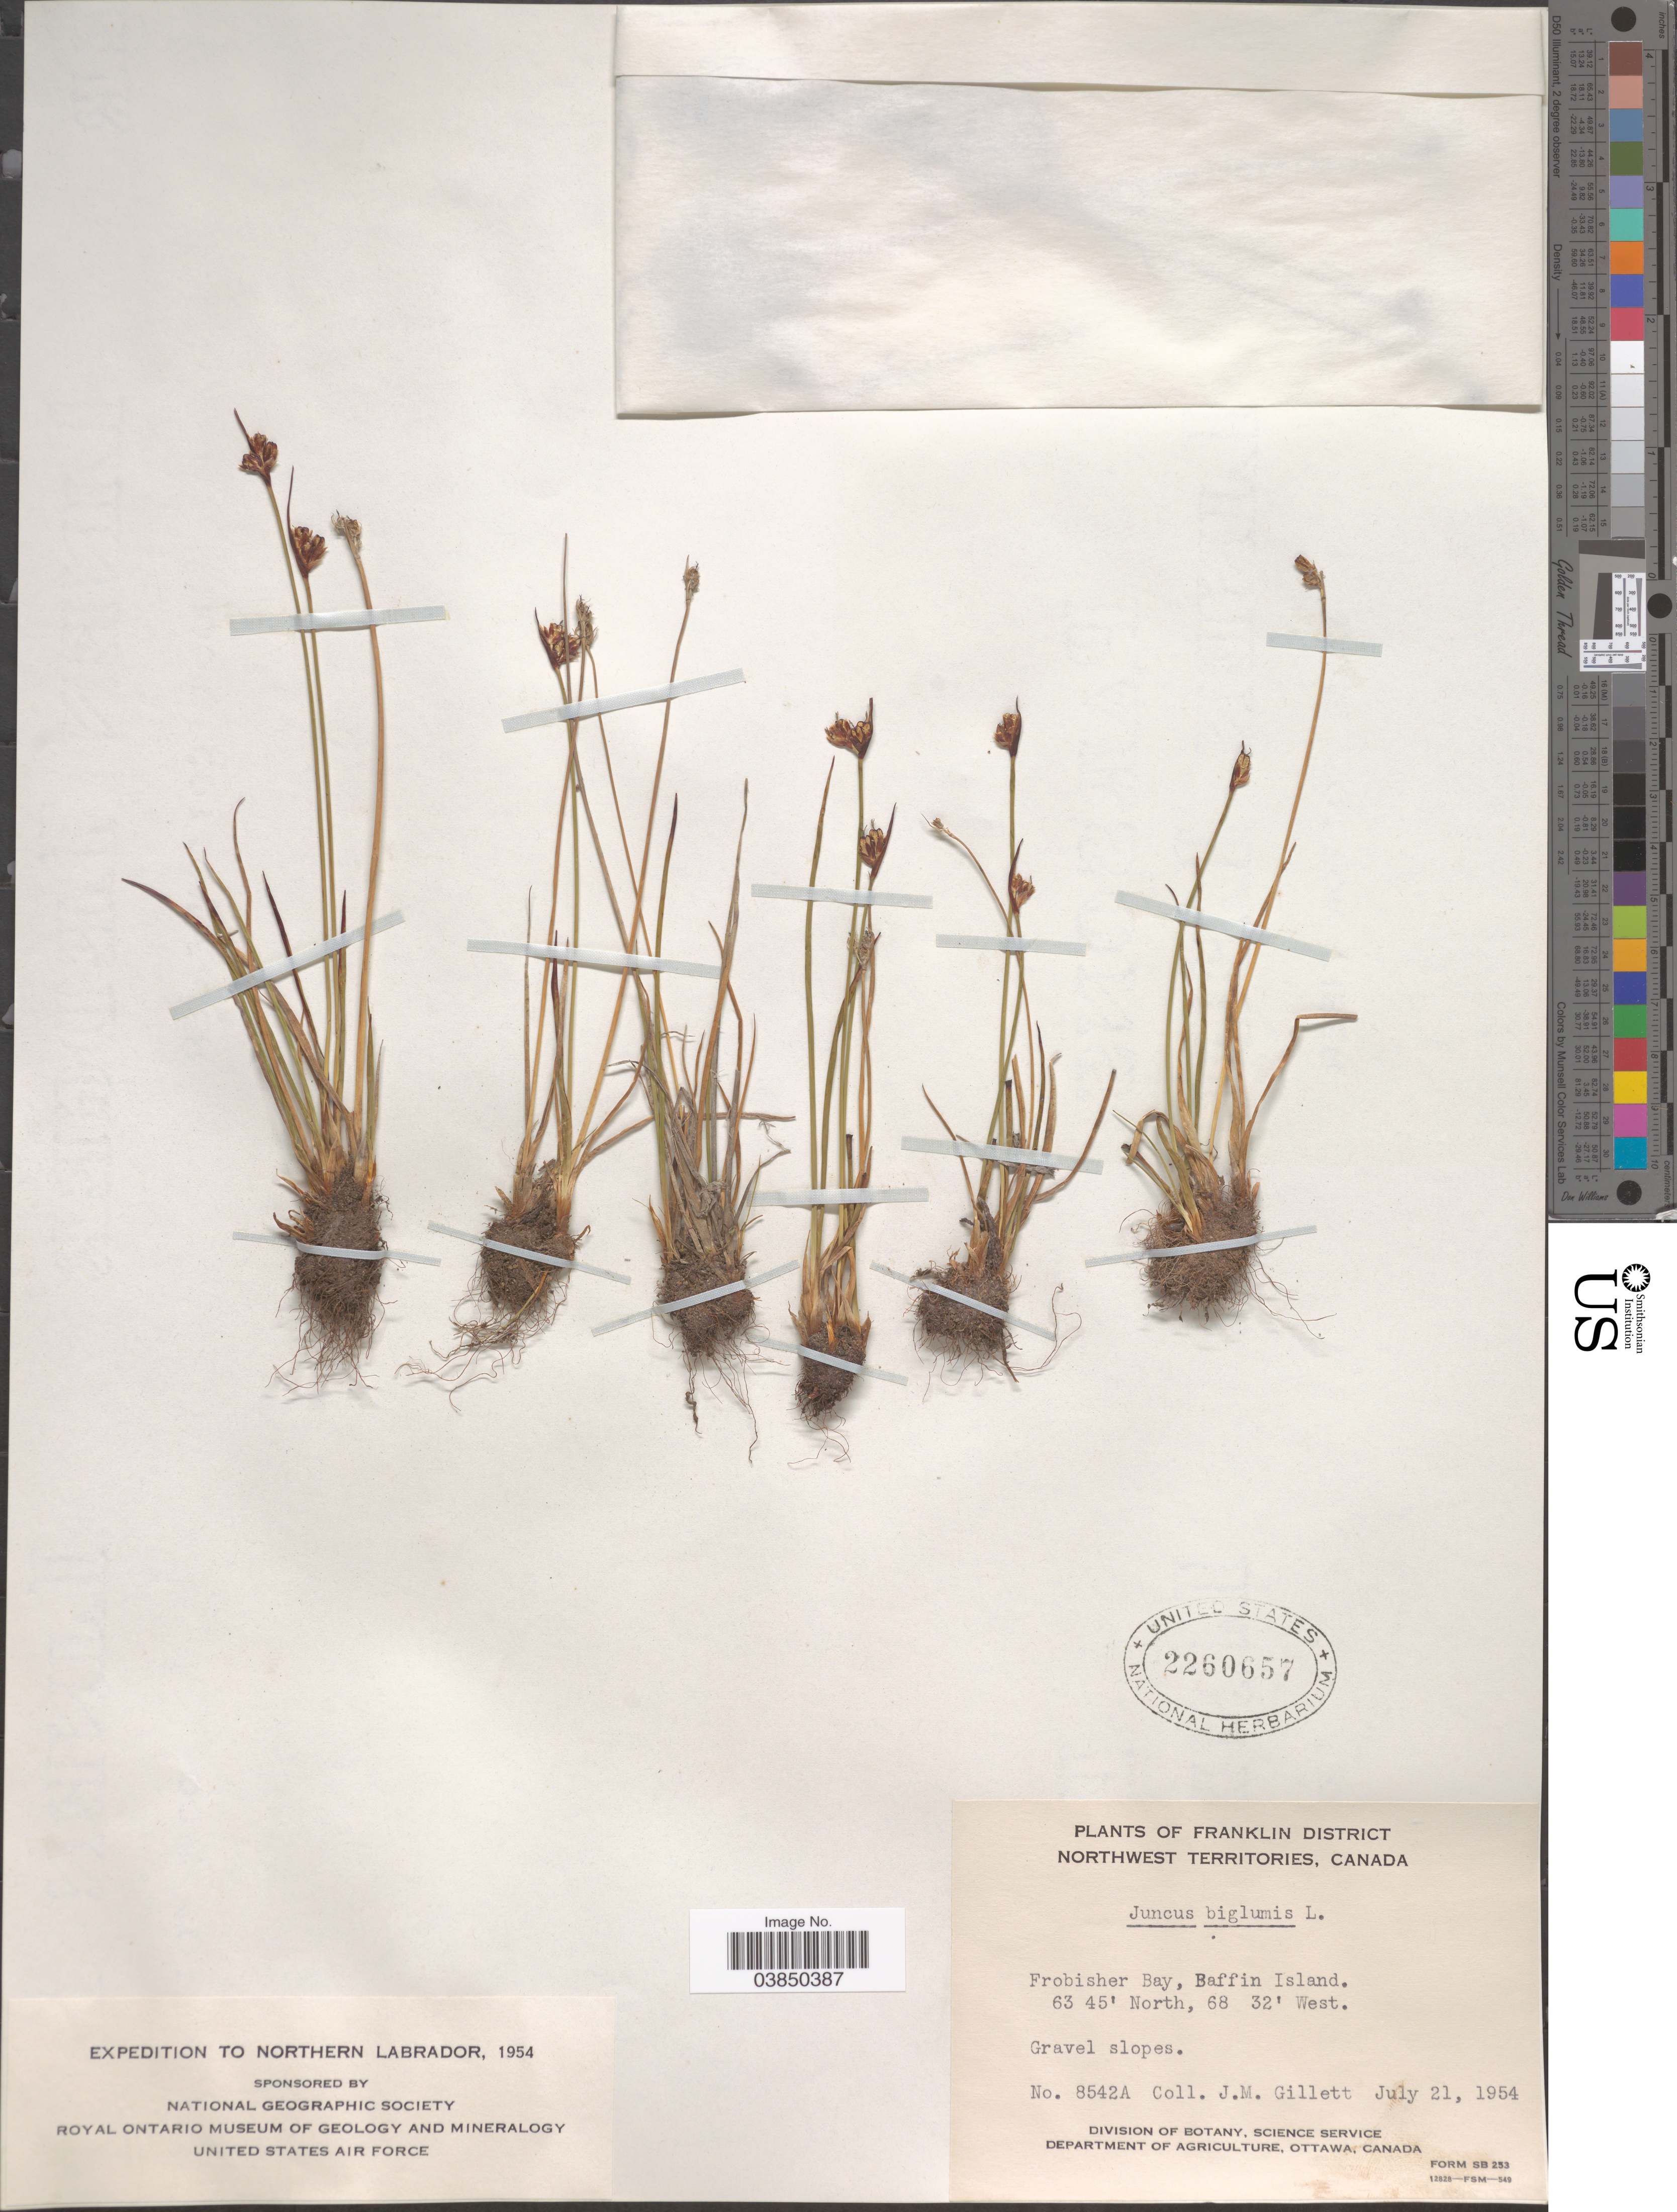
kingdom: Plantae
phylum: Tracheophyta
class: Liliopsida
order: Poales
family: Juncaceae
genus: Juncus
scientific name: Juncus biglumis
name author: L.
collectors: J. M. Gillett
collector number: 8542A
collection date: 1954-07-21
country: Canada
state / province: Northwest Territories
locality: Northern Labrador. Franklin District. Frobisher Bay, Baffin Island.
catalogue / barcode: US 2260657